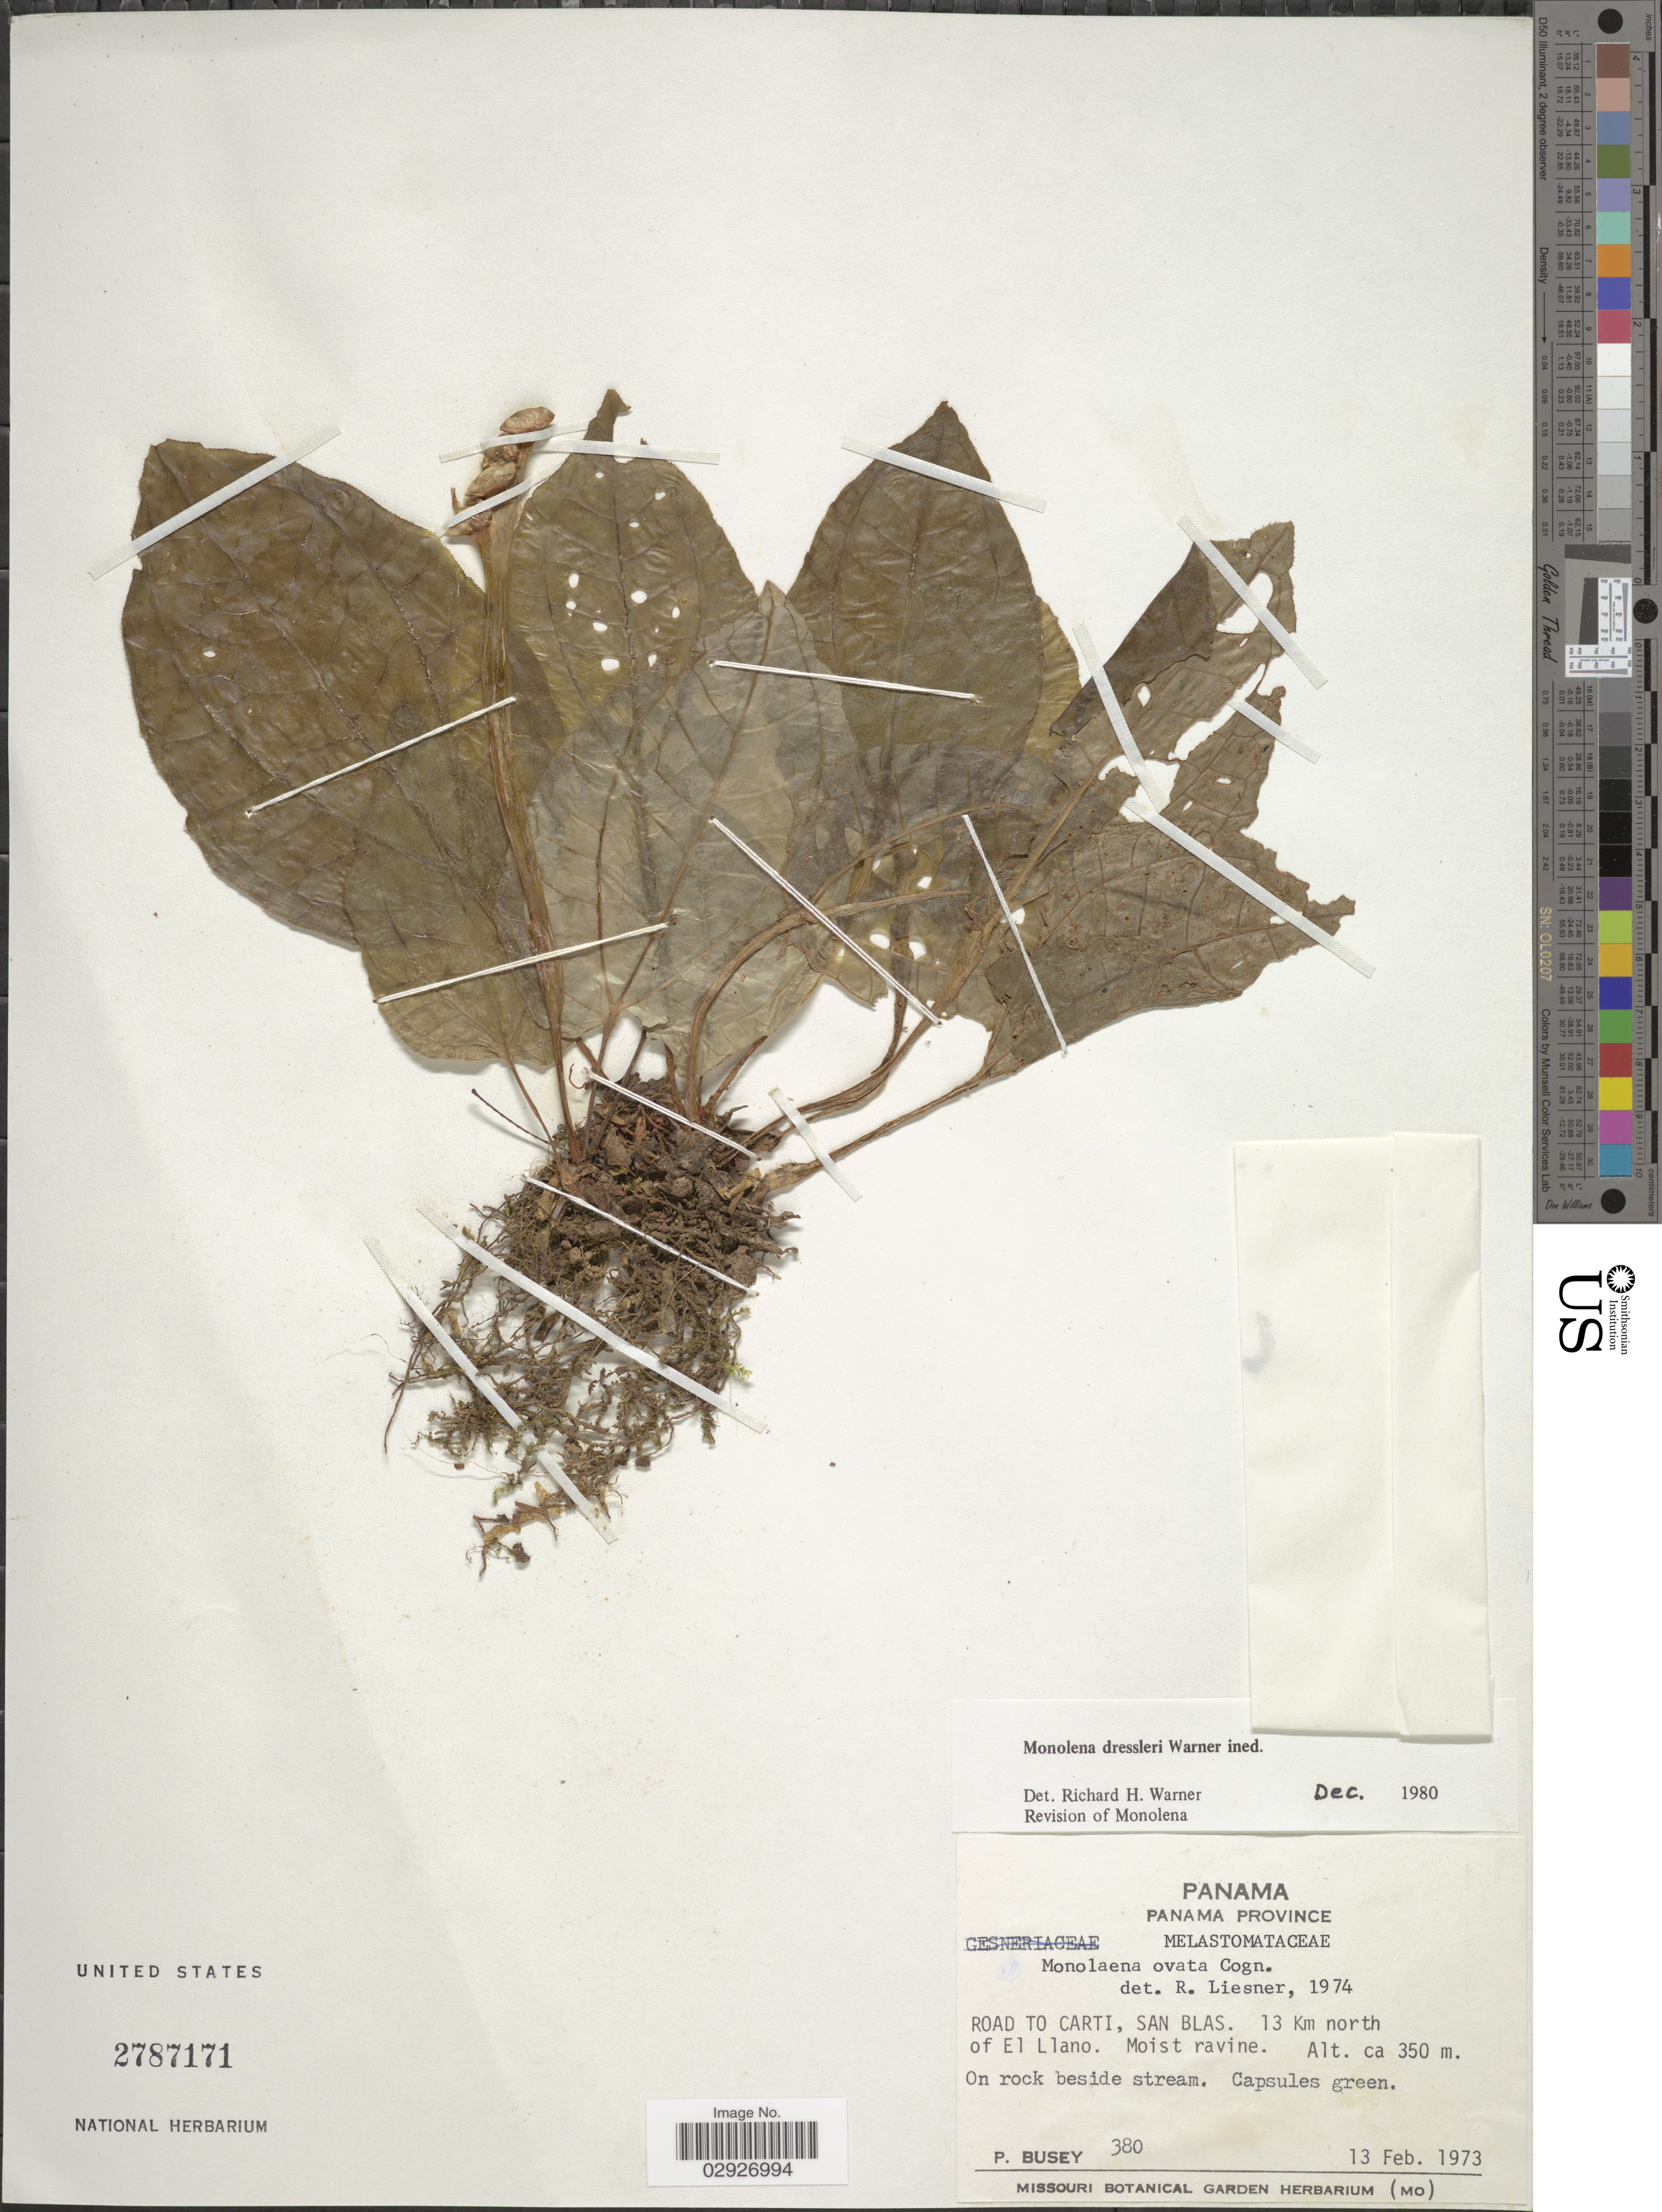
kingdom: Plantae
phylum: Tracheophyta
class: Magnoliopsida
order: Myrtales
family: Melastomataceae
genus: Monolena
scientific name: Monolena dressleri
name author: Warner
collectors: P. Busey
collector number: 380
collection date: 1973-02-13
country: Panama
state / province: Kuna Yala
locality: Road to Carti, San Blas. 13 Km north of El Llano.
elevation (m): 350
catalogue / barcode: US 2787171